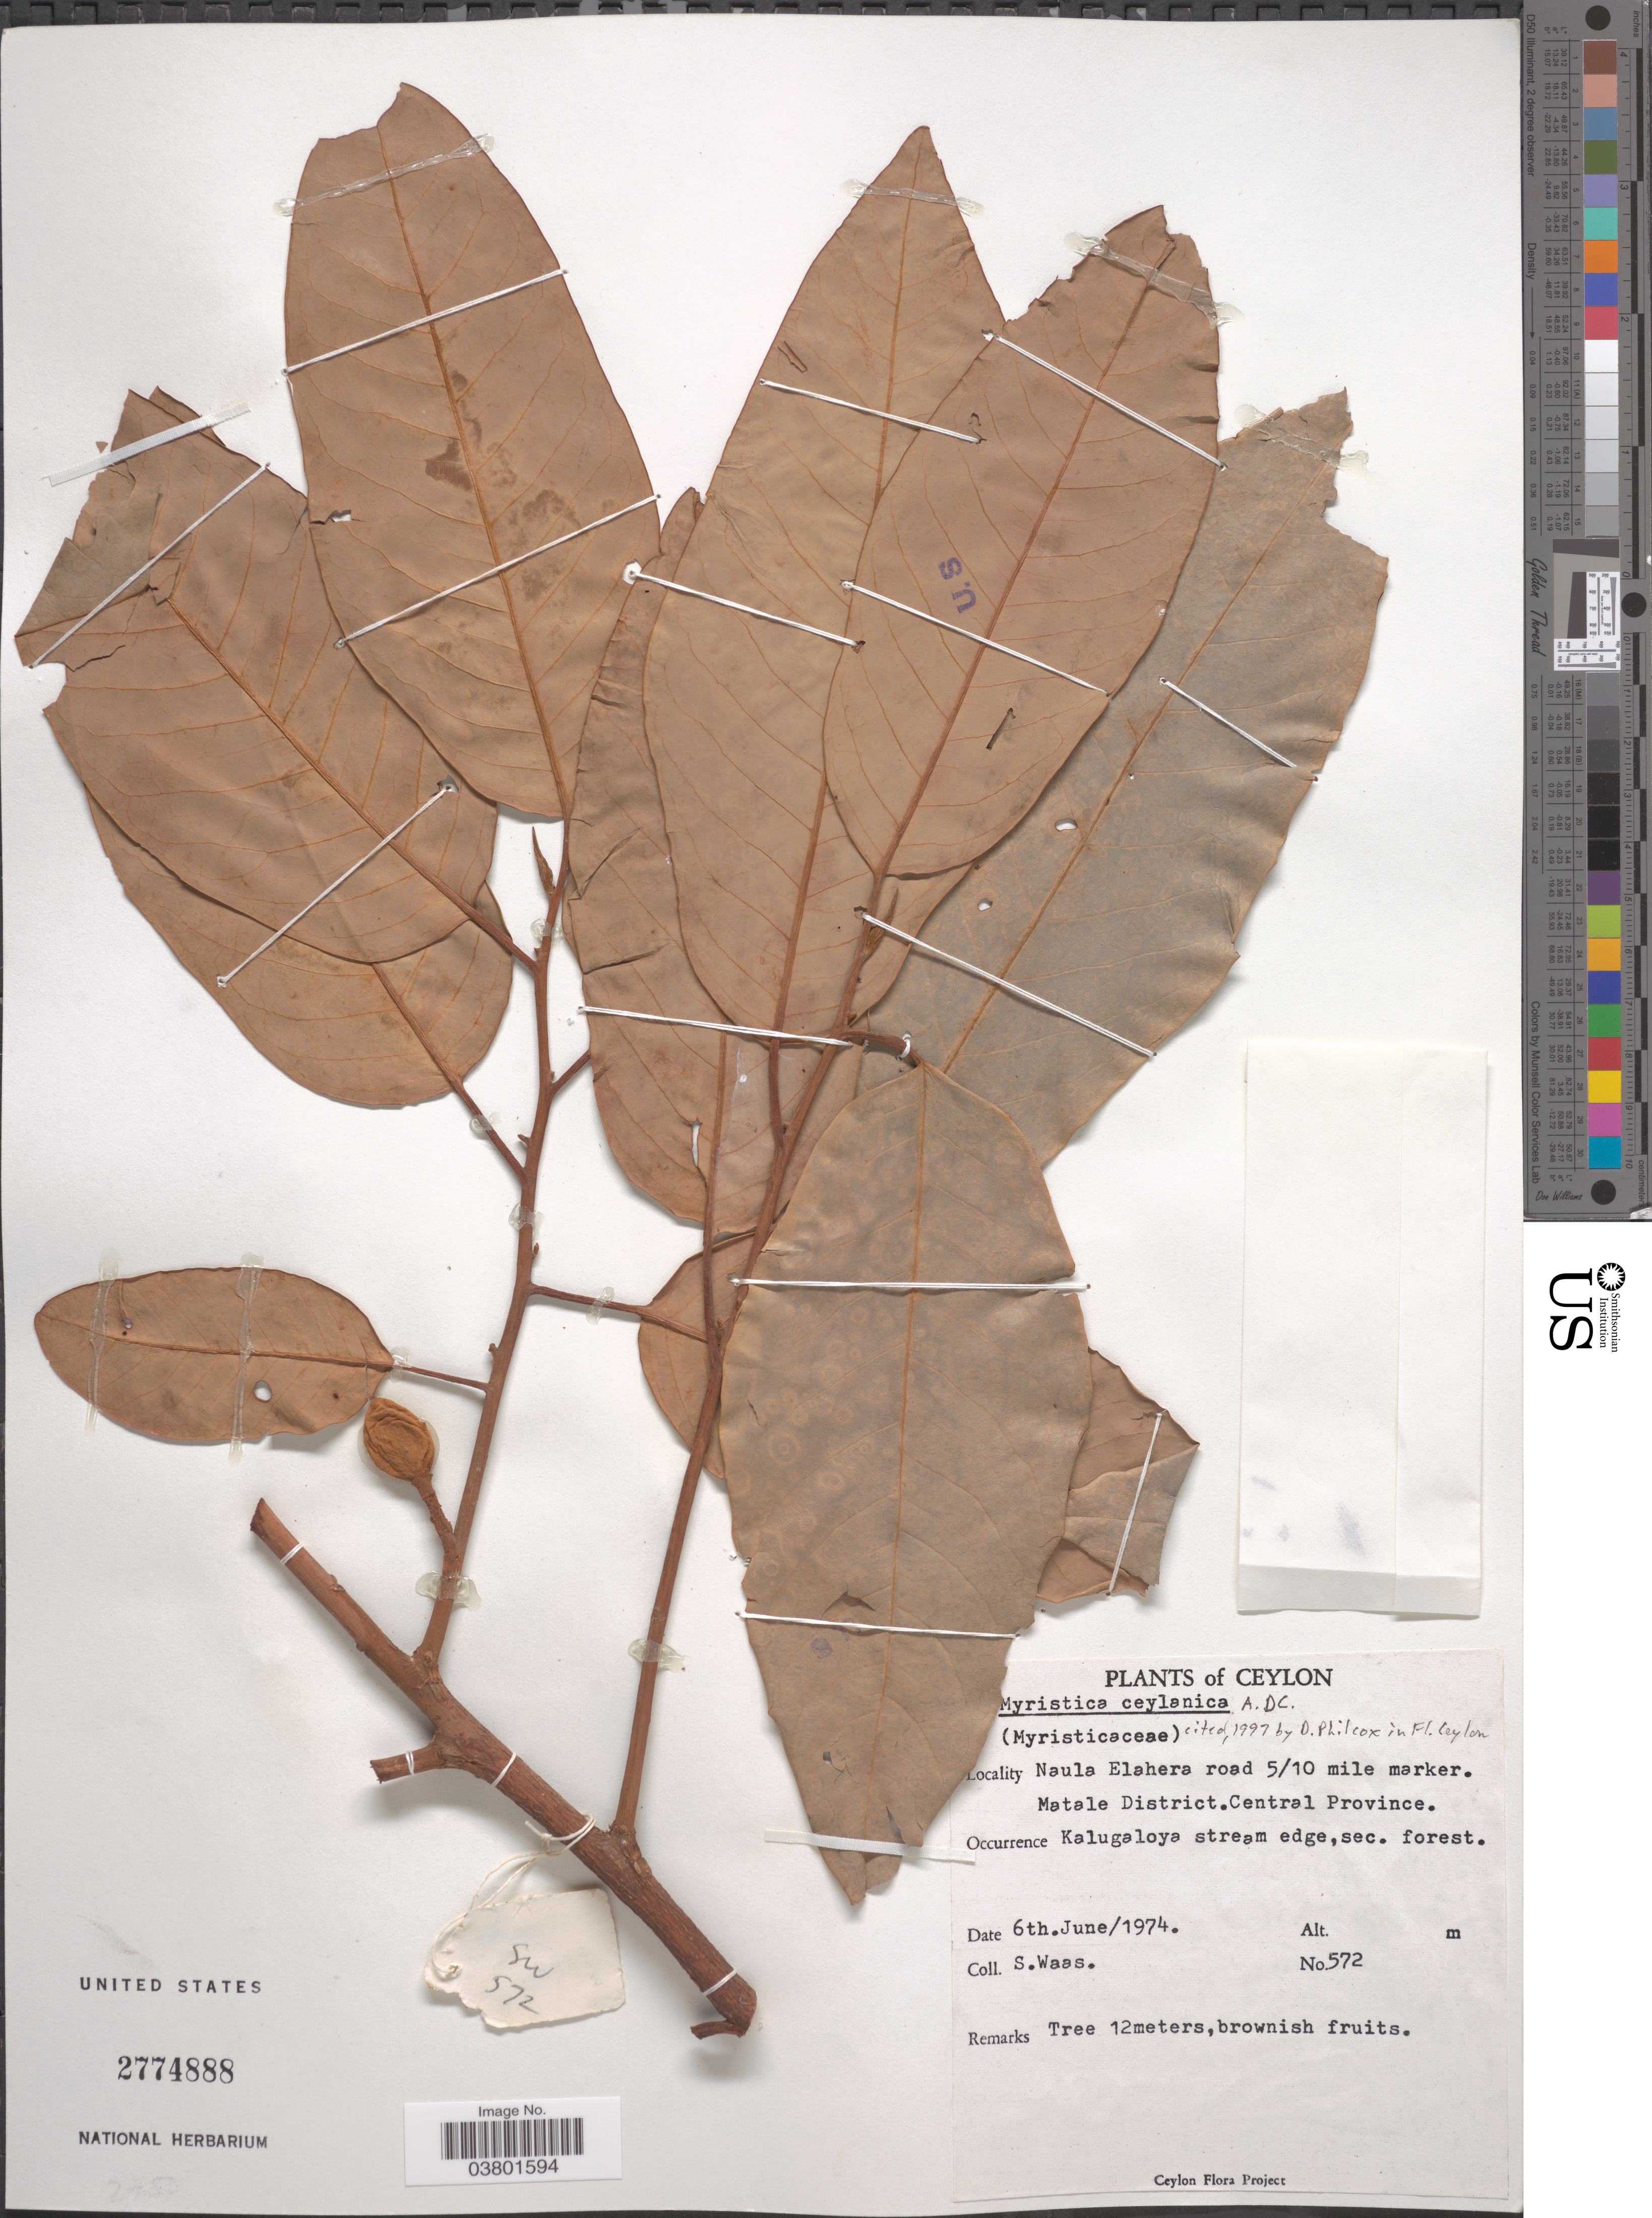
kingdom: Plantae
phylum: Tracheophyta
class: Magnoliopsida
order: Magnoliales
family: Myristicaceae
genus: Myristica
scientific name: Myristica ceylanica var. ceylanica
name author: A. DC.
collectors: S. Waas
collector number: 572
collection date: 1974-06-06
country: Sri Lanka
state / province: Central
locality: Ceylon. Naula Elahera road 5/10 mile marker. Matale District. Kalugaloya stream edge.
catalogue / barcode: US 2774888